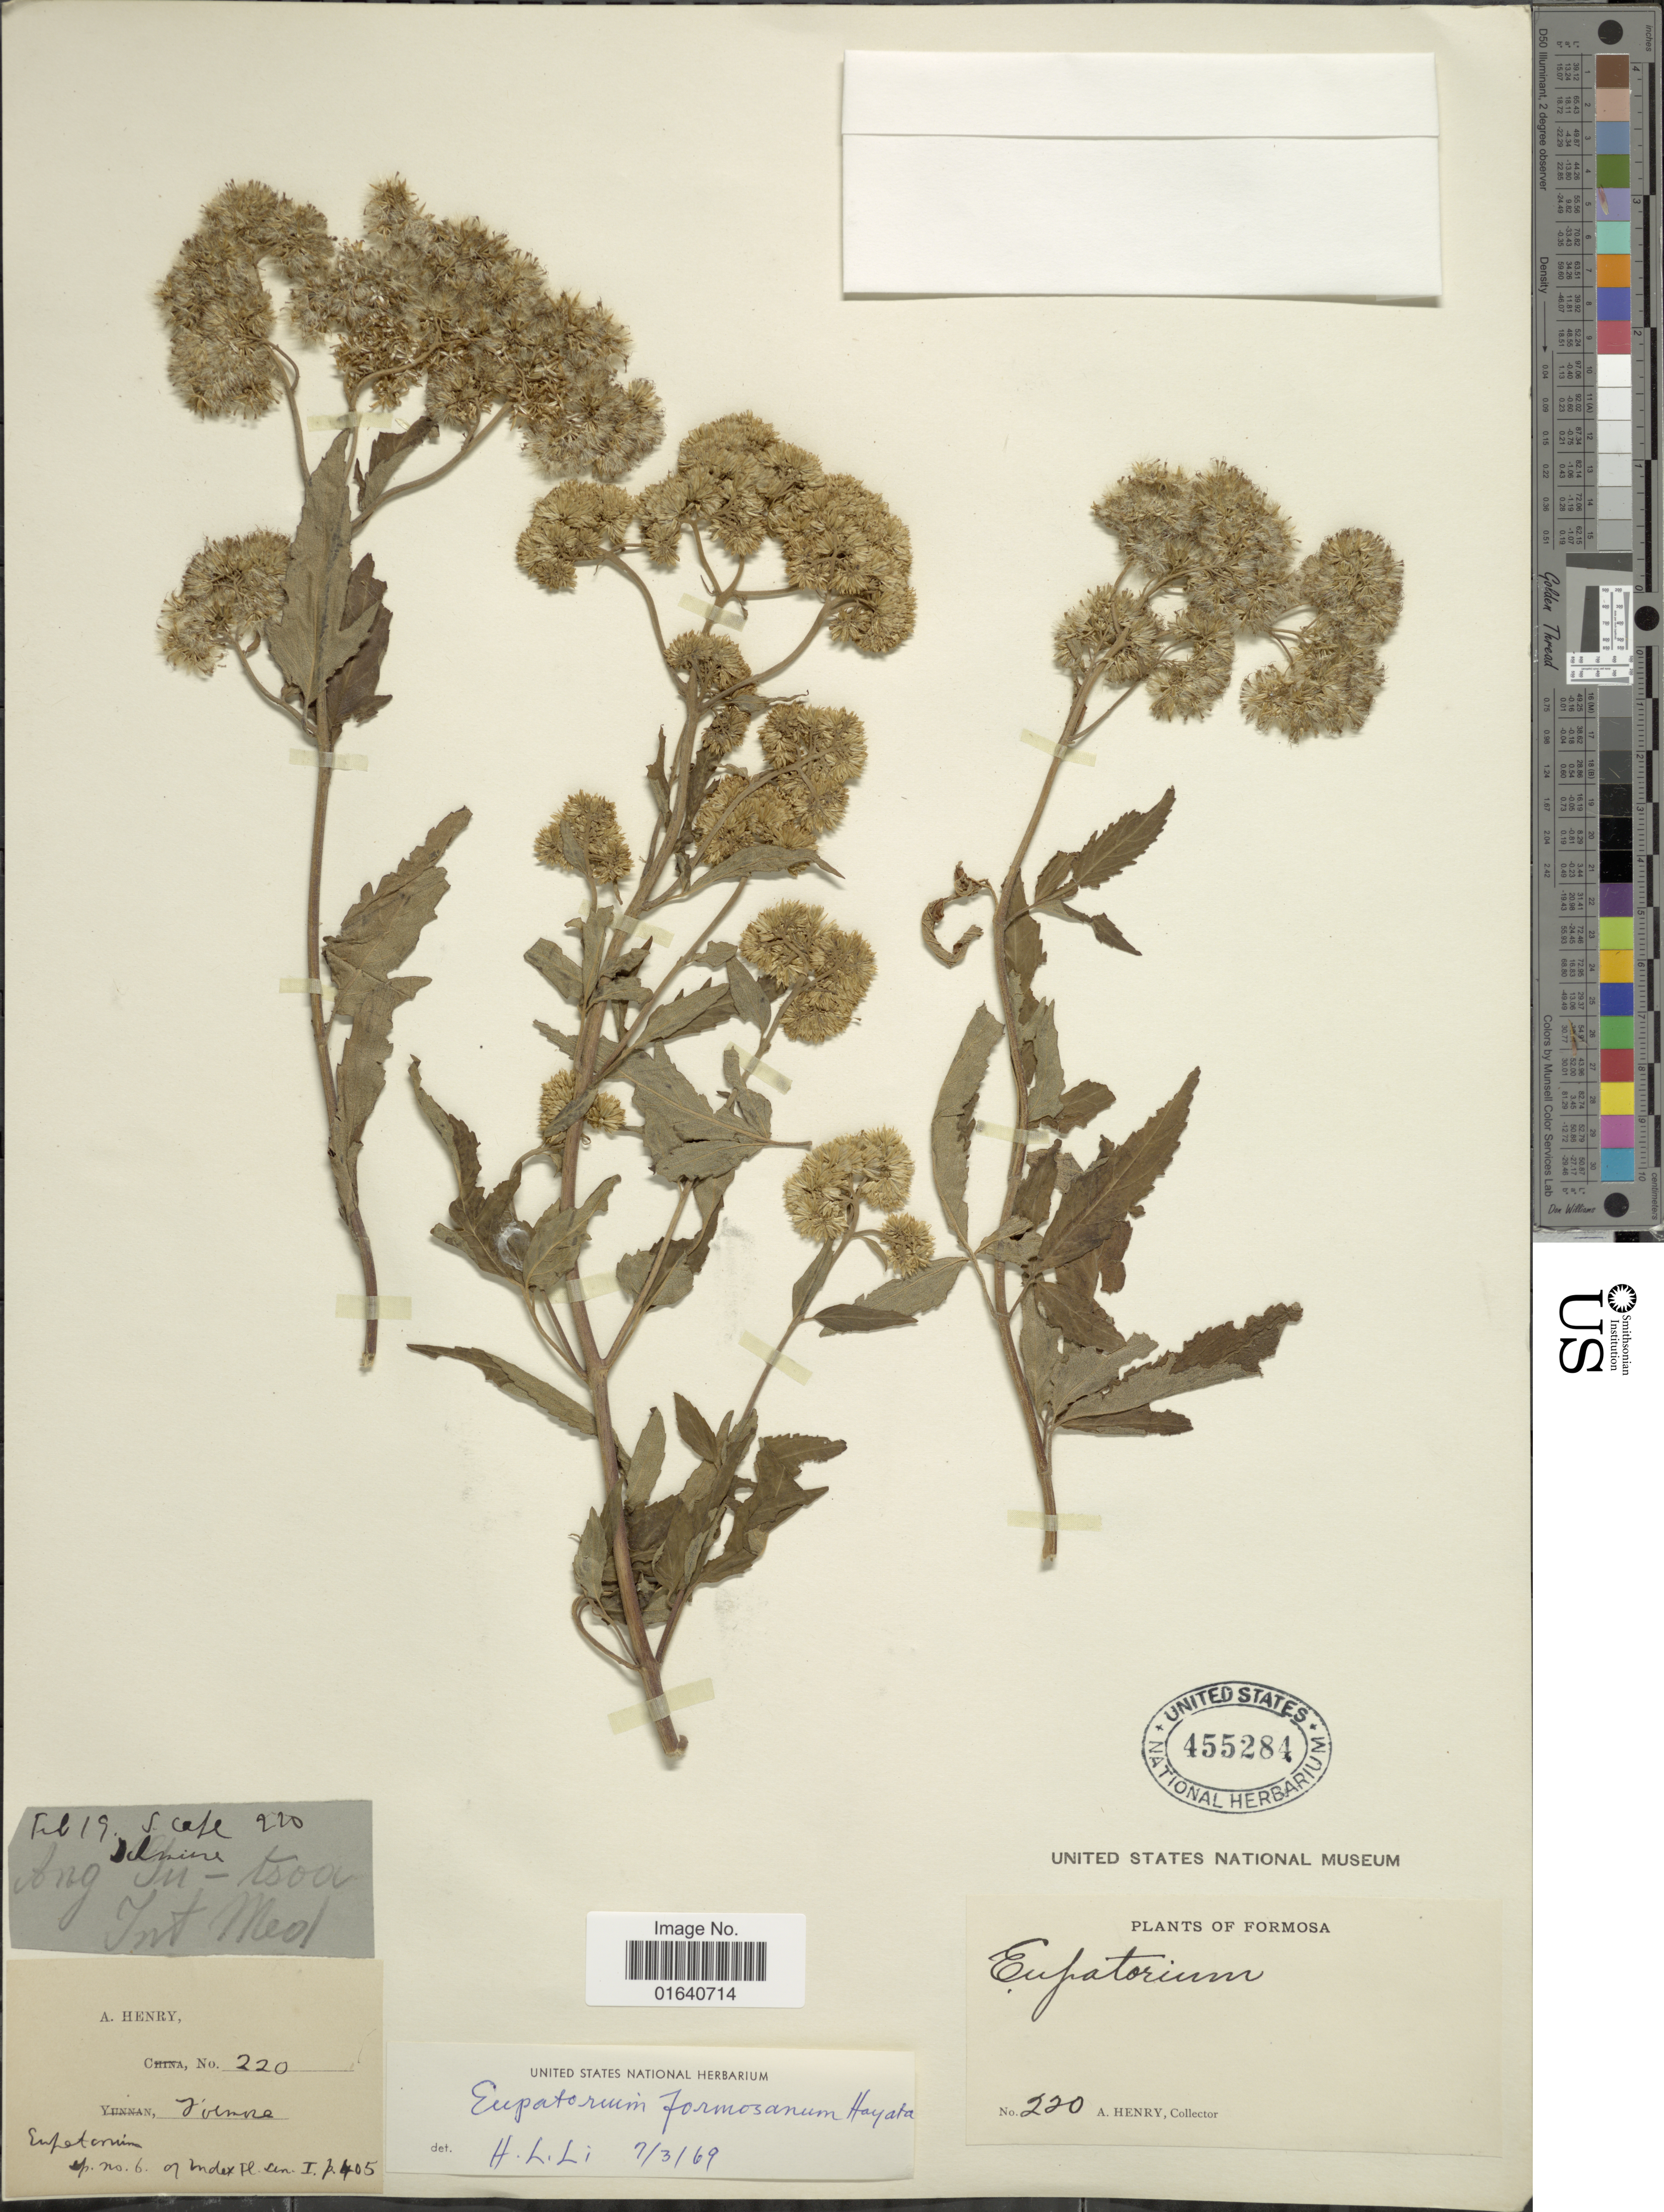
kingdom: Plantae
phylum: Tracheophyta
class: Magnoliopsida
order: Asterales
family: Asteraceae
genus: Eupatorium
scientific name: Eupatorium formosanum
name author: Hayata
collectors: A. Henry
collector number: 220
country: Taiwan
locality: Formosa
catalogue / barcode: US 455284